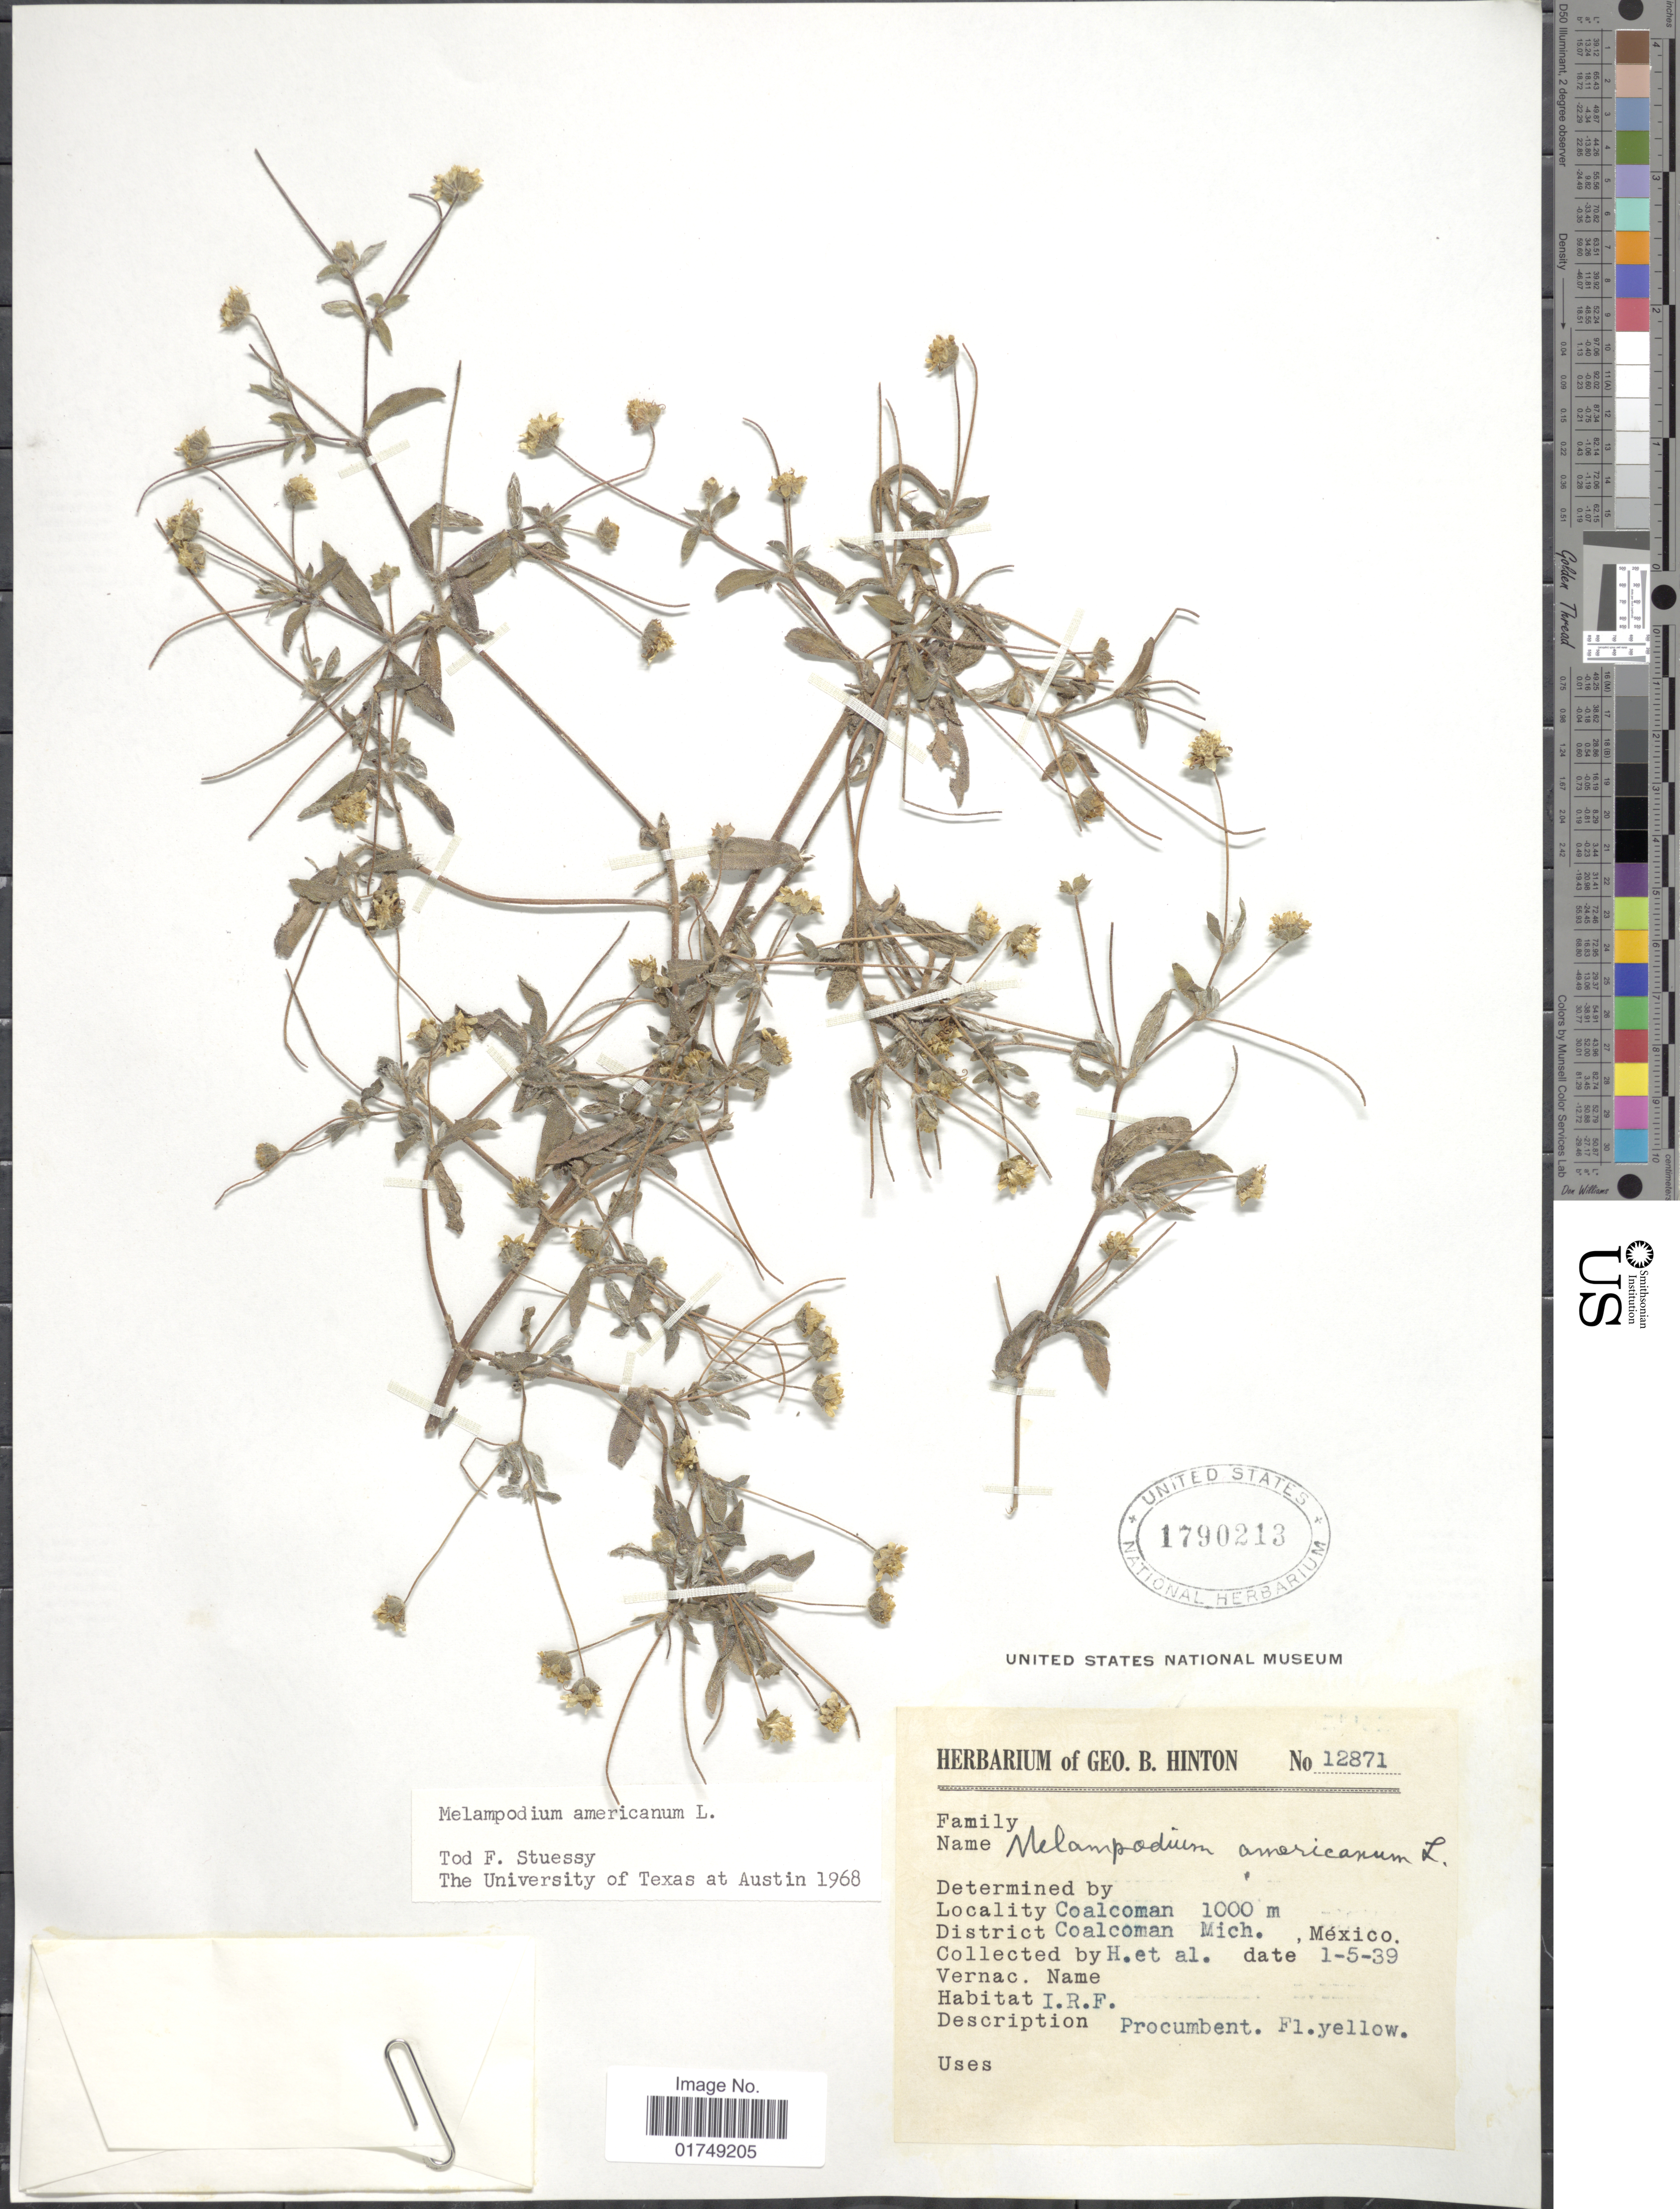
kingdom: Plantae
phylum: Tracheophyta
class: Magnoliopsida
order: Asterales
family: Asteraceae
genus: Melampodium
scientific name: Melampodium americanum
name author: L.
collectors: G. B. Hinton & et al.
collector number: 12871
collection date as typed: Transcribed d/m/y: 1/5/39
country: Mexico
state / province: Michoacán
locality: Coalcoman, District Coalcoman, Mich.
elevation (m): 1000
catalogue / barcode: US 1790213